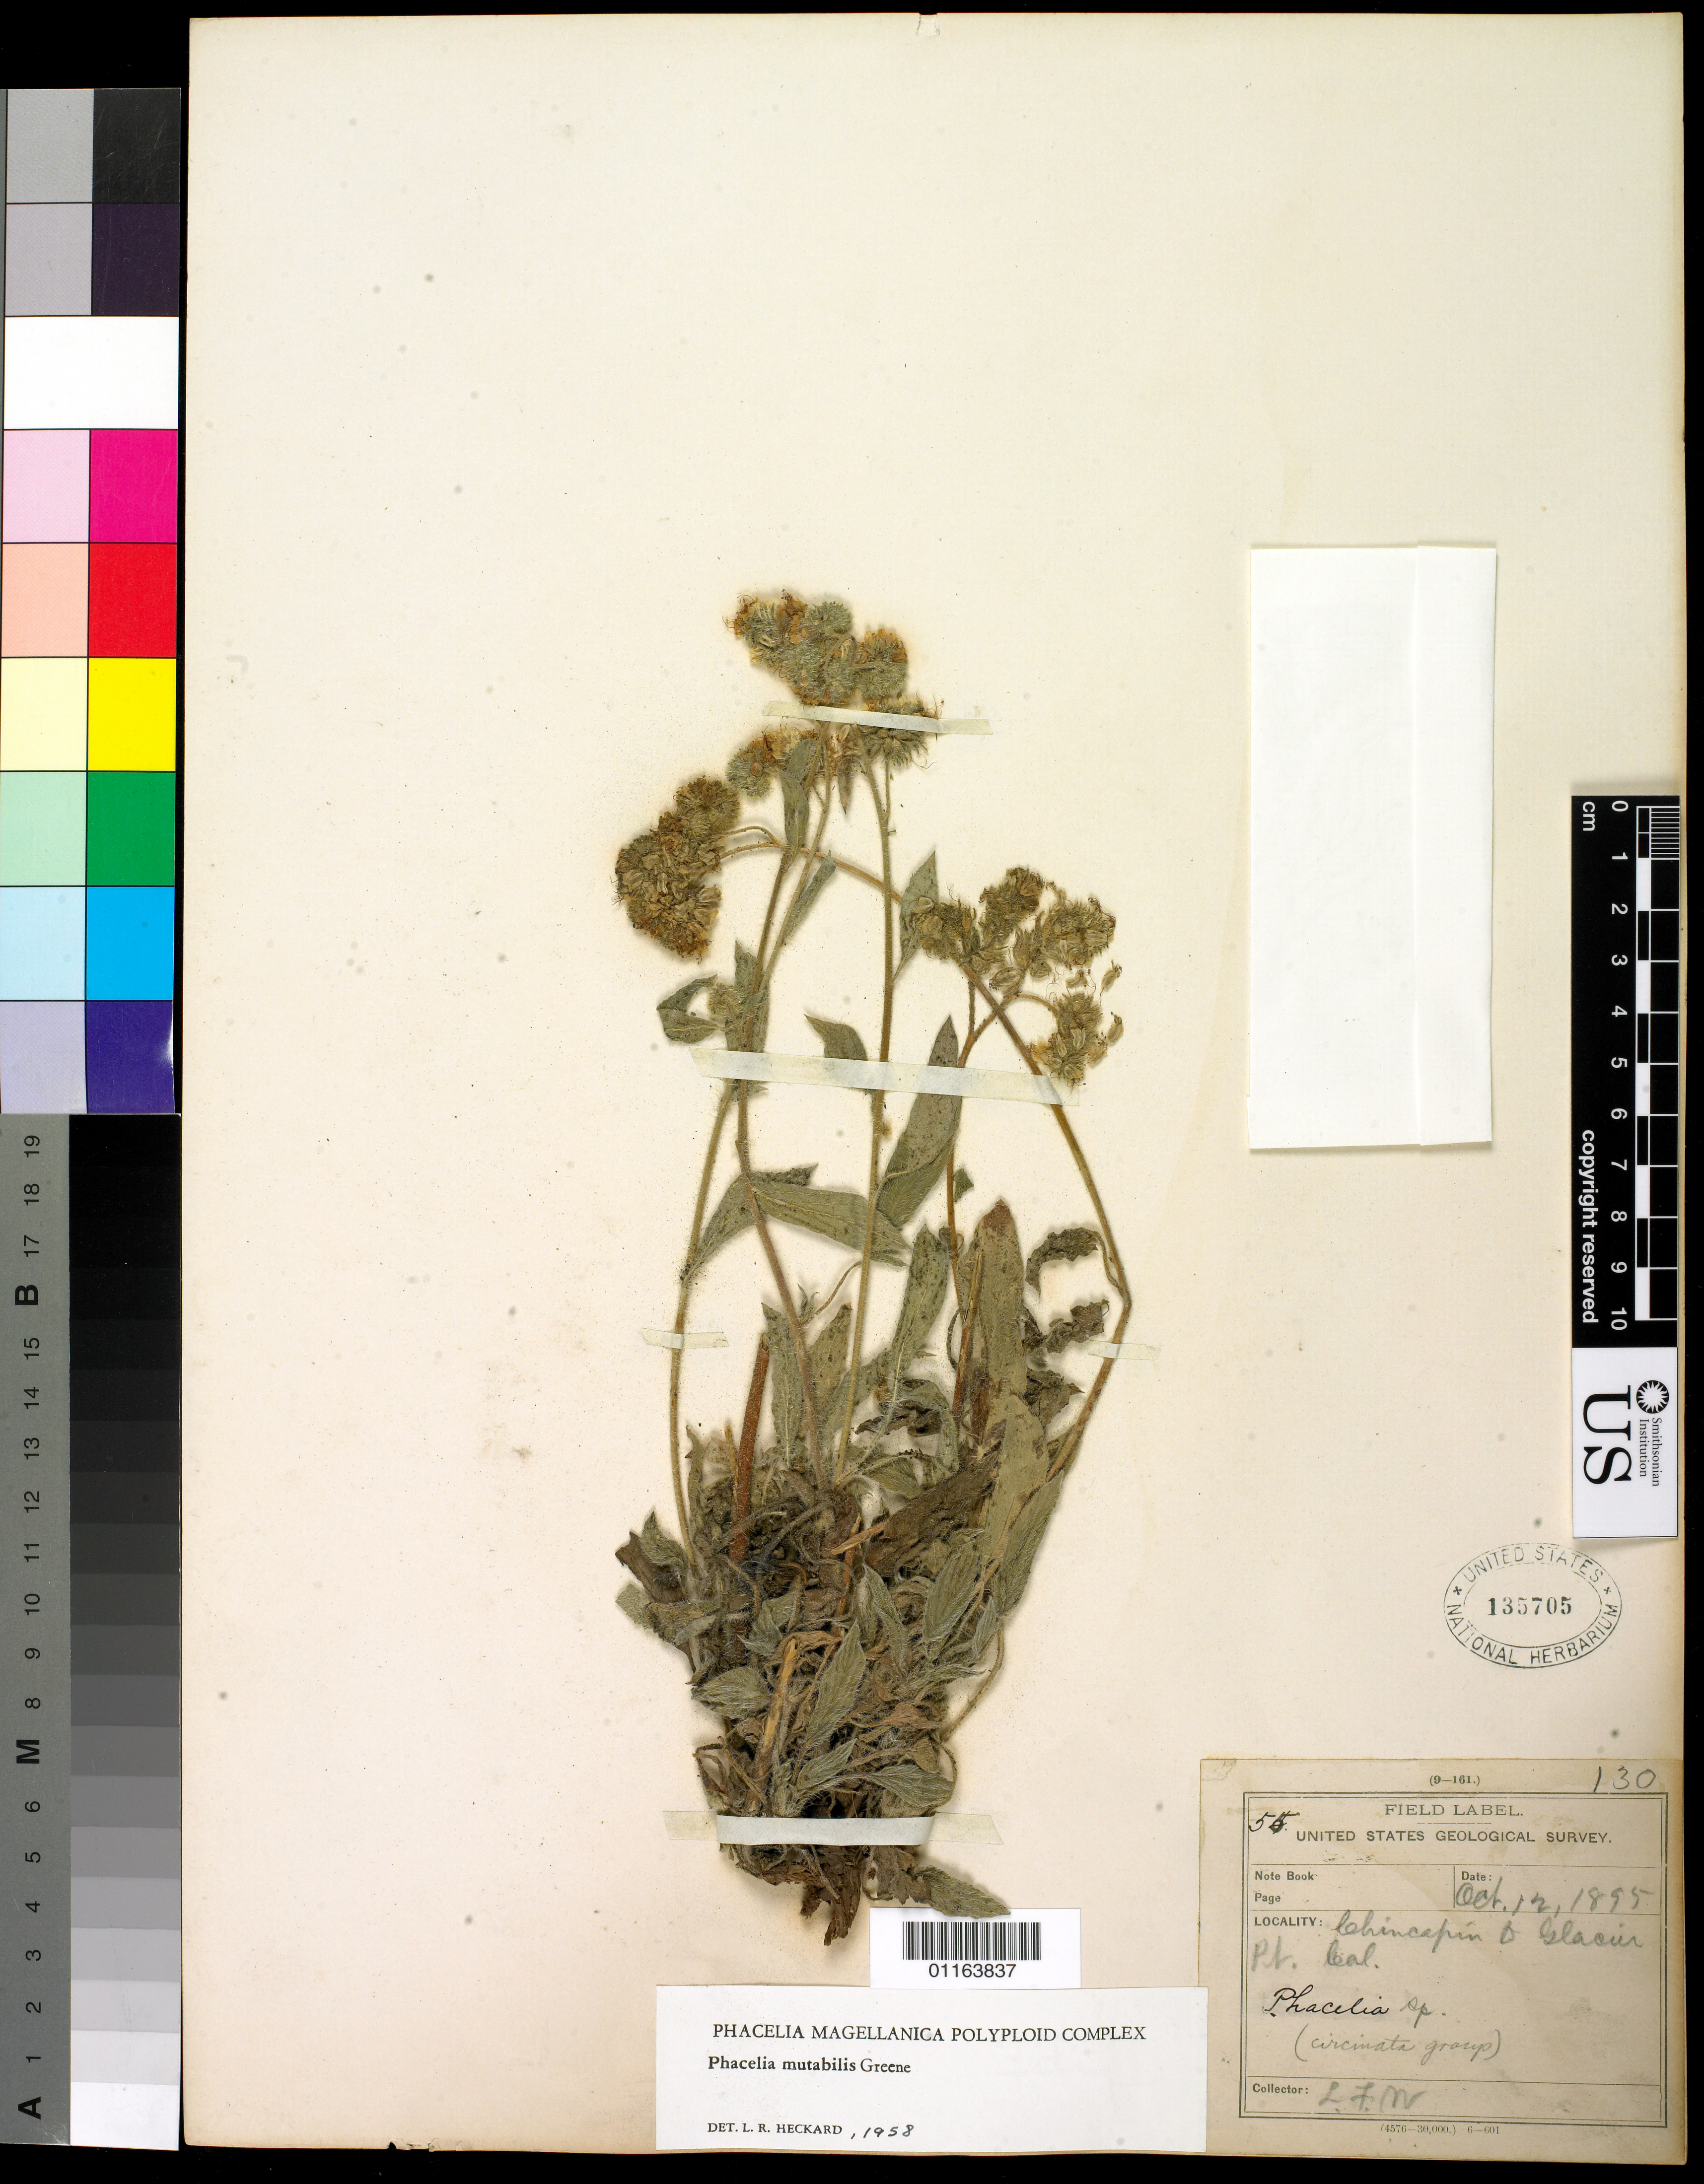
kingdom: Plantae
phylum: Tracheophyta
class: Magnoliopsida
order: Boraginales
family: Hydrophyllaceae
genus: Phacelia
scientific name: Phacelia mutabilis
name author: Greene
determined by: Heckard, Lawrence R.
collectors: L. F. Ward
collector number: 55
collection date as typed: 12 Oct 1895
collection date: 1895-10-12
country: United States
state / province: California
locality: [Chincapin] and Glasier Point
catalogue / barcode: US 135705